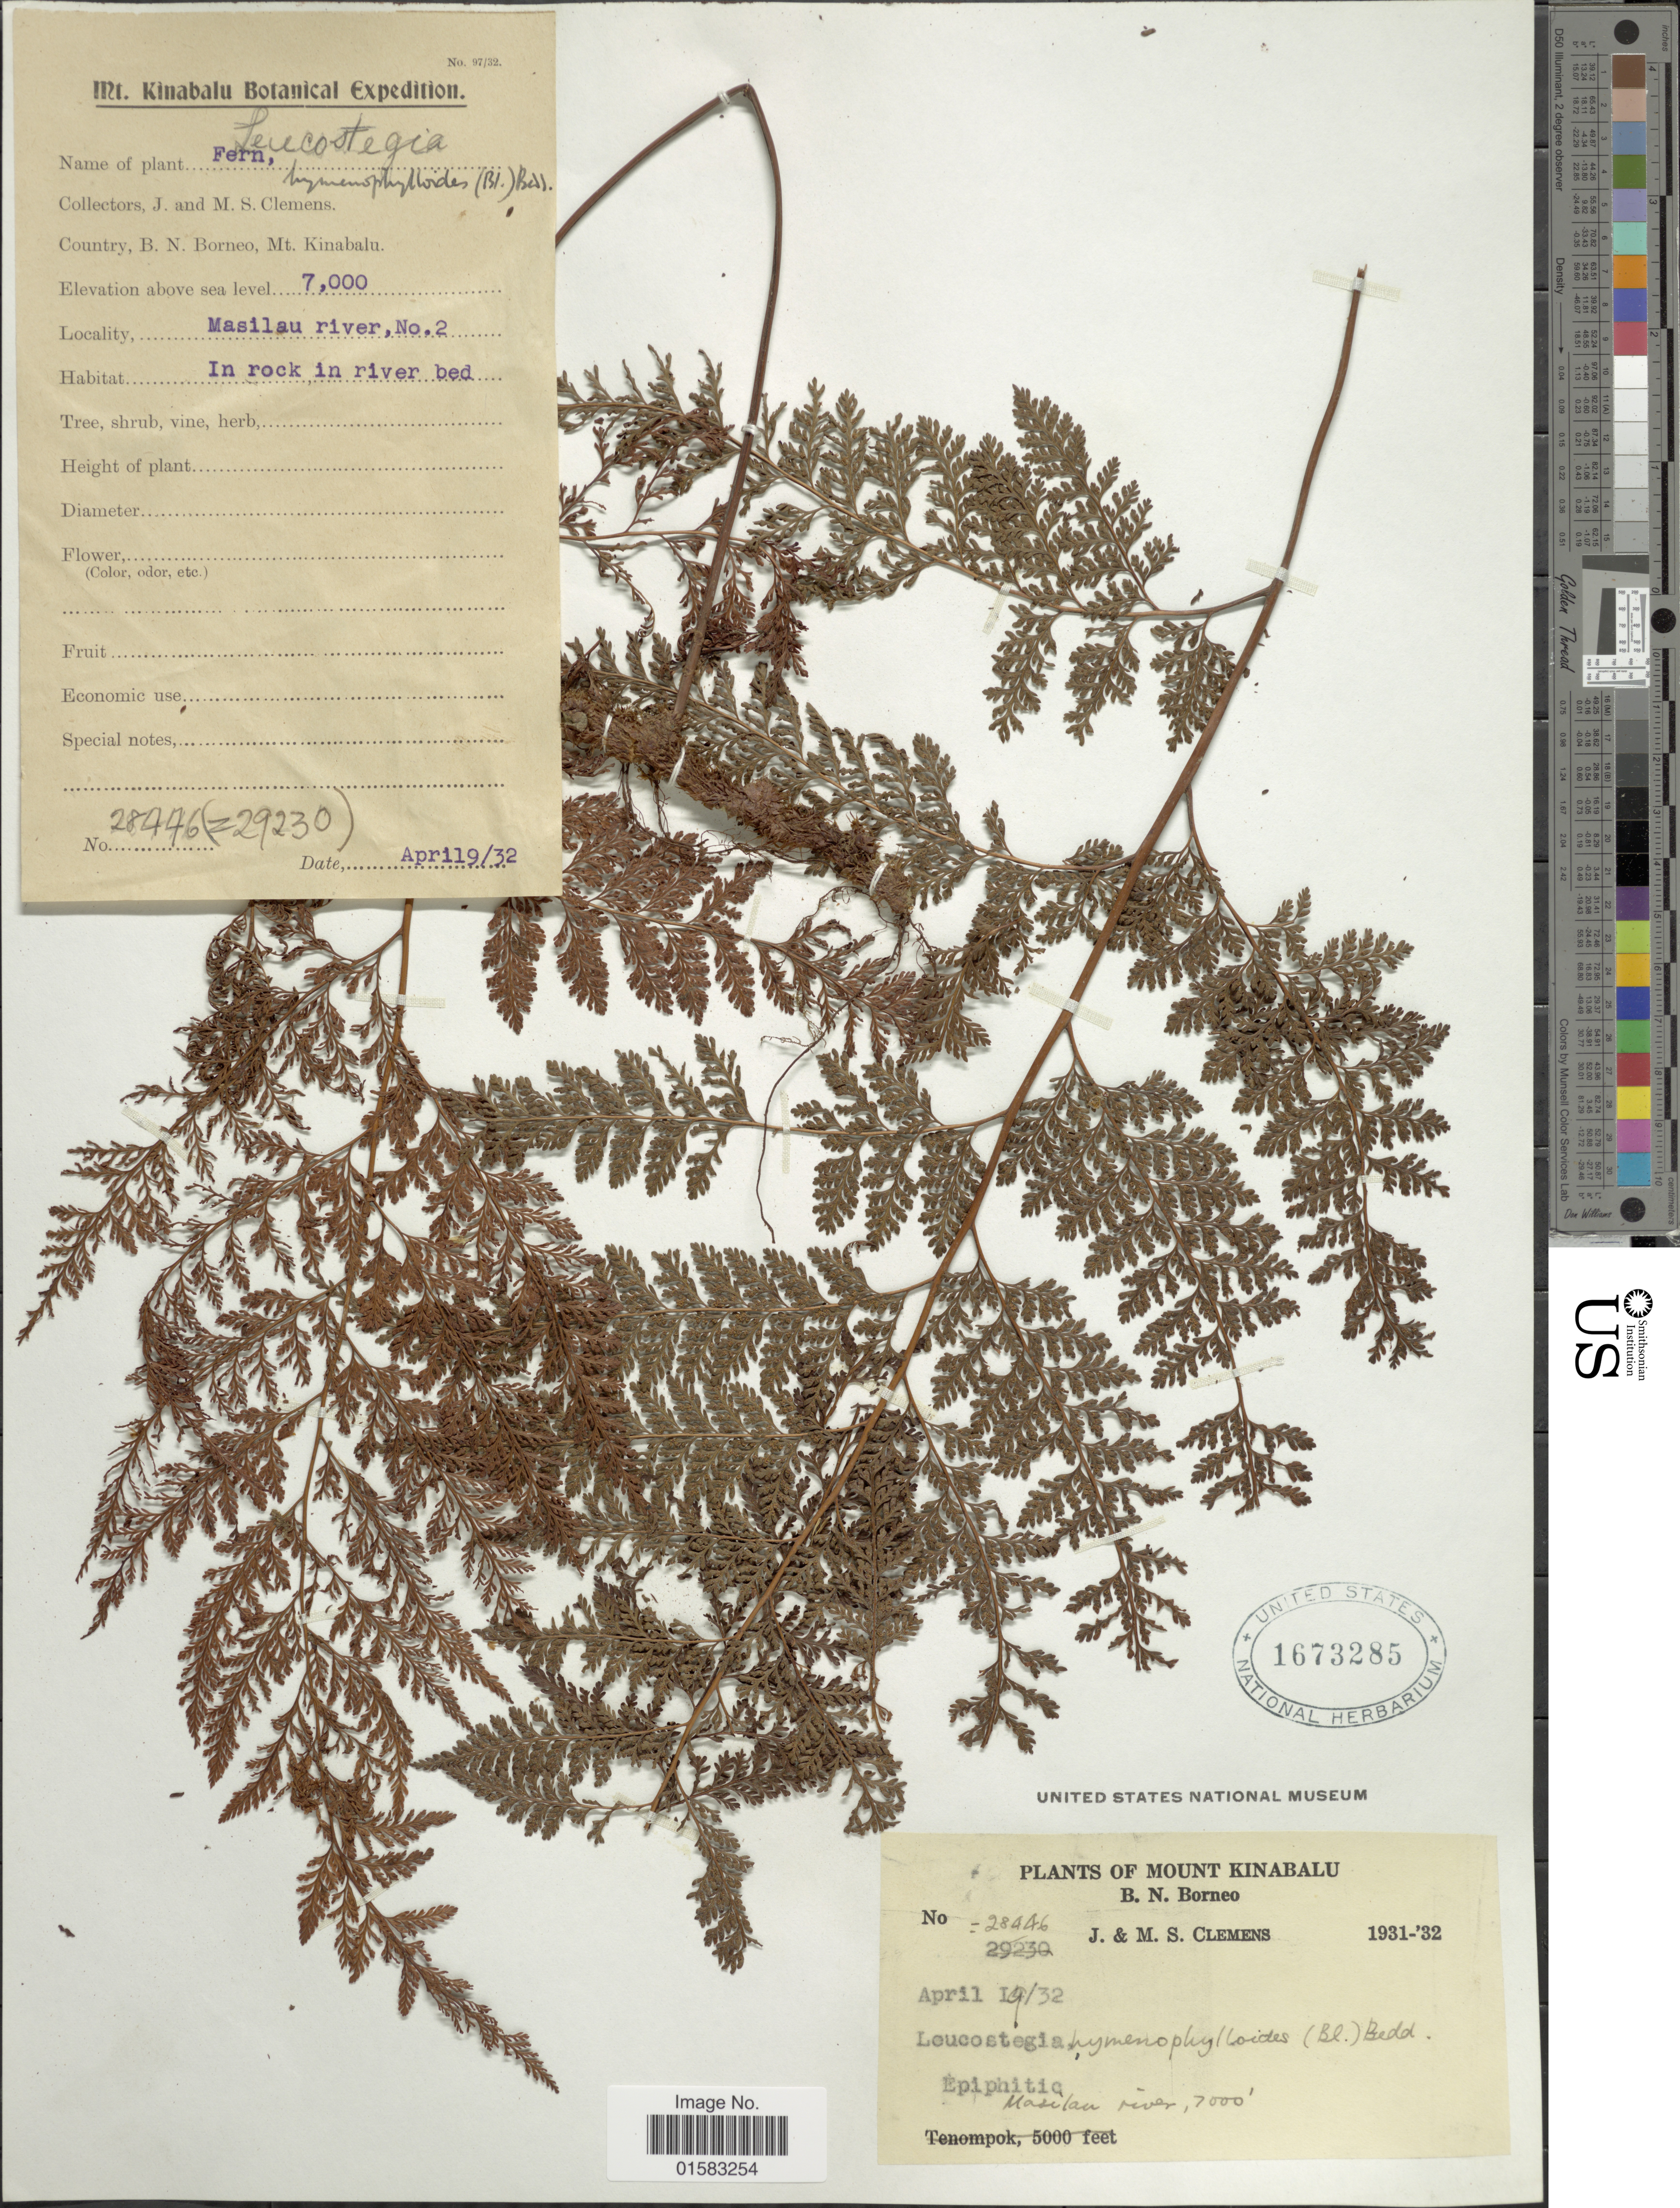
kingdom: Plantae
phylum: Tracheophyta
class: Polypodiopsida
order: Polypodiales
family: Davalliaceae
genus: Davallia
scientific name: Davallia hymenophylloides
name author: (Bedd.) Kuhn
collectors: J. Clemens & M. S. Clemens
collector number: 28446/29230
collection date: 1932-04-07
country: Malaysia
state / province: Sabah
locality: B.N. Borneo, Mt. Kinabalu, Masilau River, no. 2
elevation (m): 2134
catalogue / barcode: US 1673285